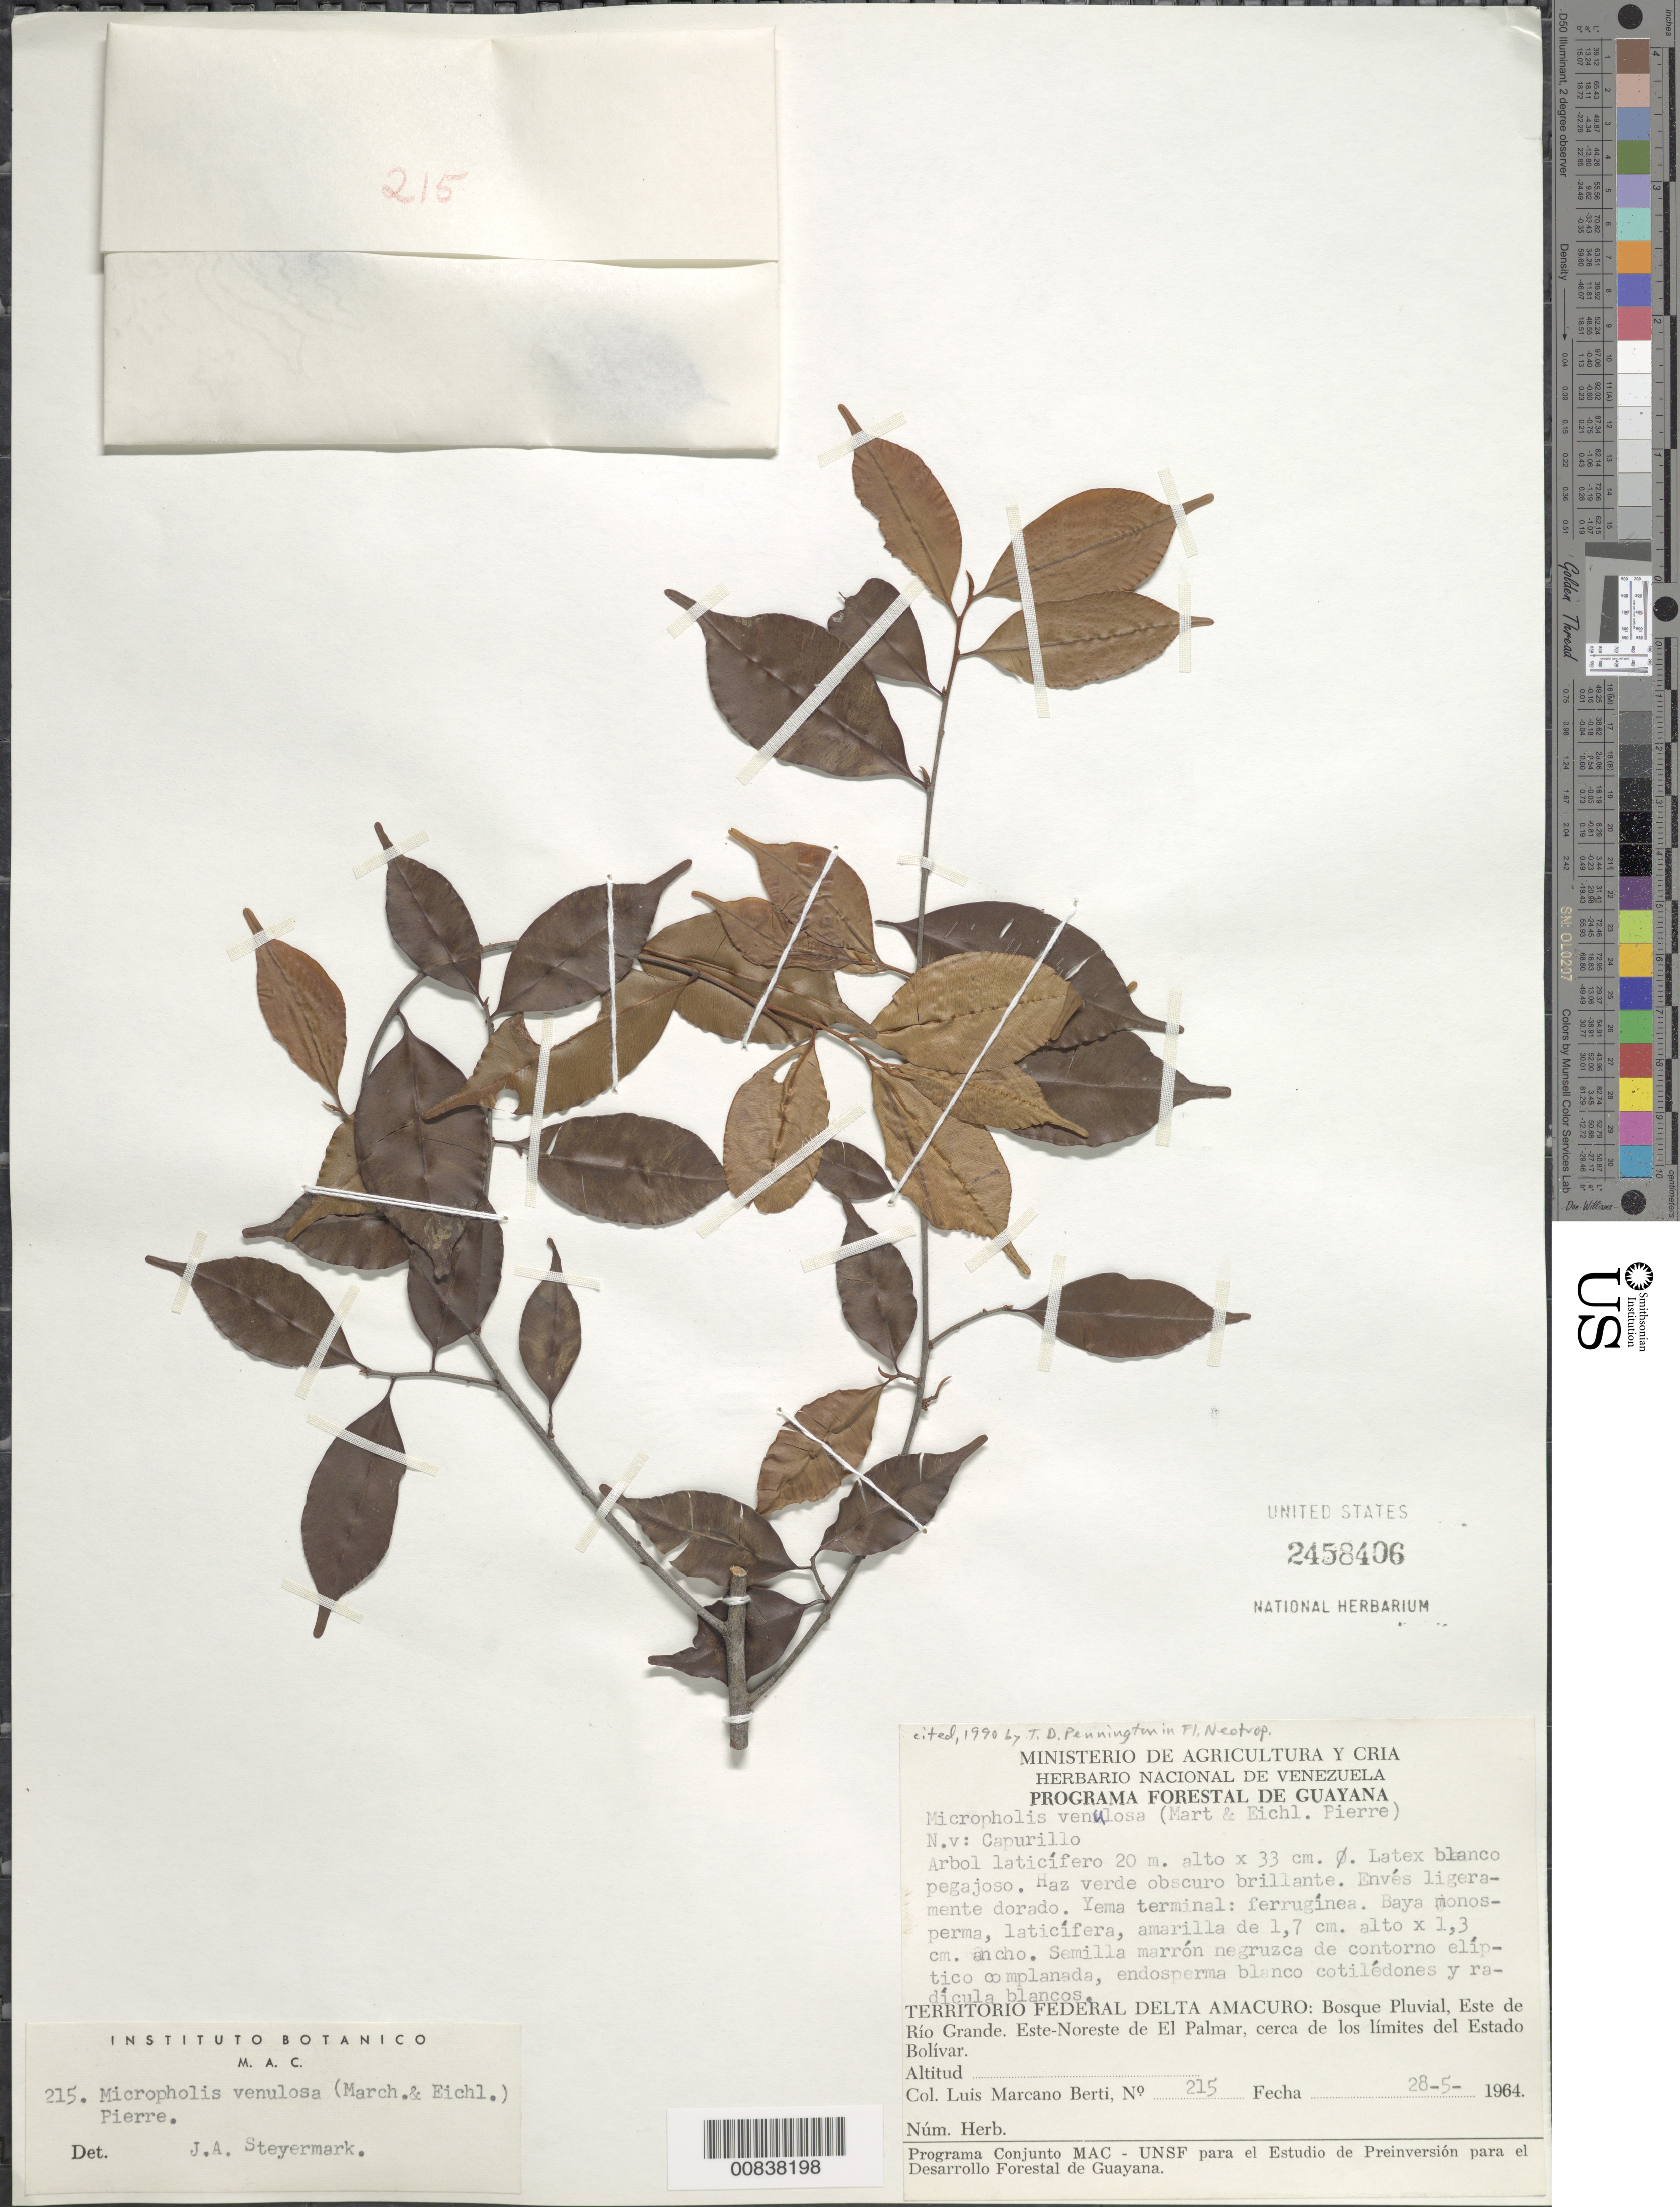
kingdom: Plantae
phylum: Tracheophyta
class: Magnoliopsida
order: Ericales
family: Sapotaceae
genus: Micropholis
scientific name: Micropholis venulosa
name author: (Mart. & Eichler) Pierre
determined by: Steyermark, Julian A., (VEN)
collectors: L. Marcano-Berti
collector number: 215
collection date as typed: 28-May-64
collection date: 1964-05-28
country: Venezuela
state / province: Delta Amacuro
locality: Este de Río Grande, ENE de El Palmar, cerca de los limites del Estado Bolívar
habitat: Bosque pluvial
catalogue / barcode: US 2458406